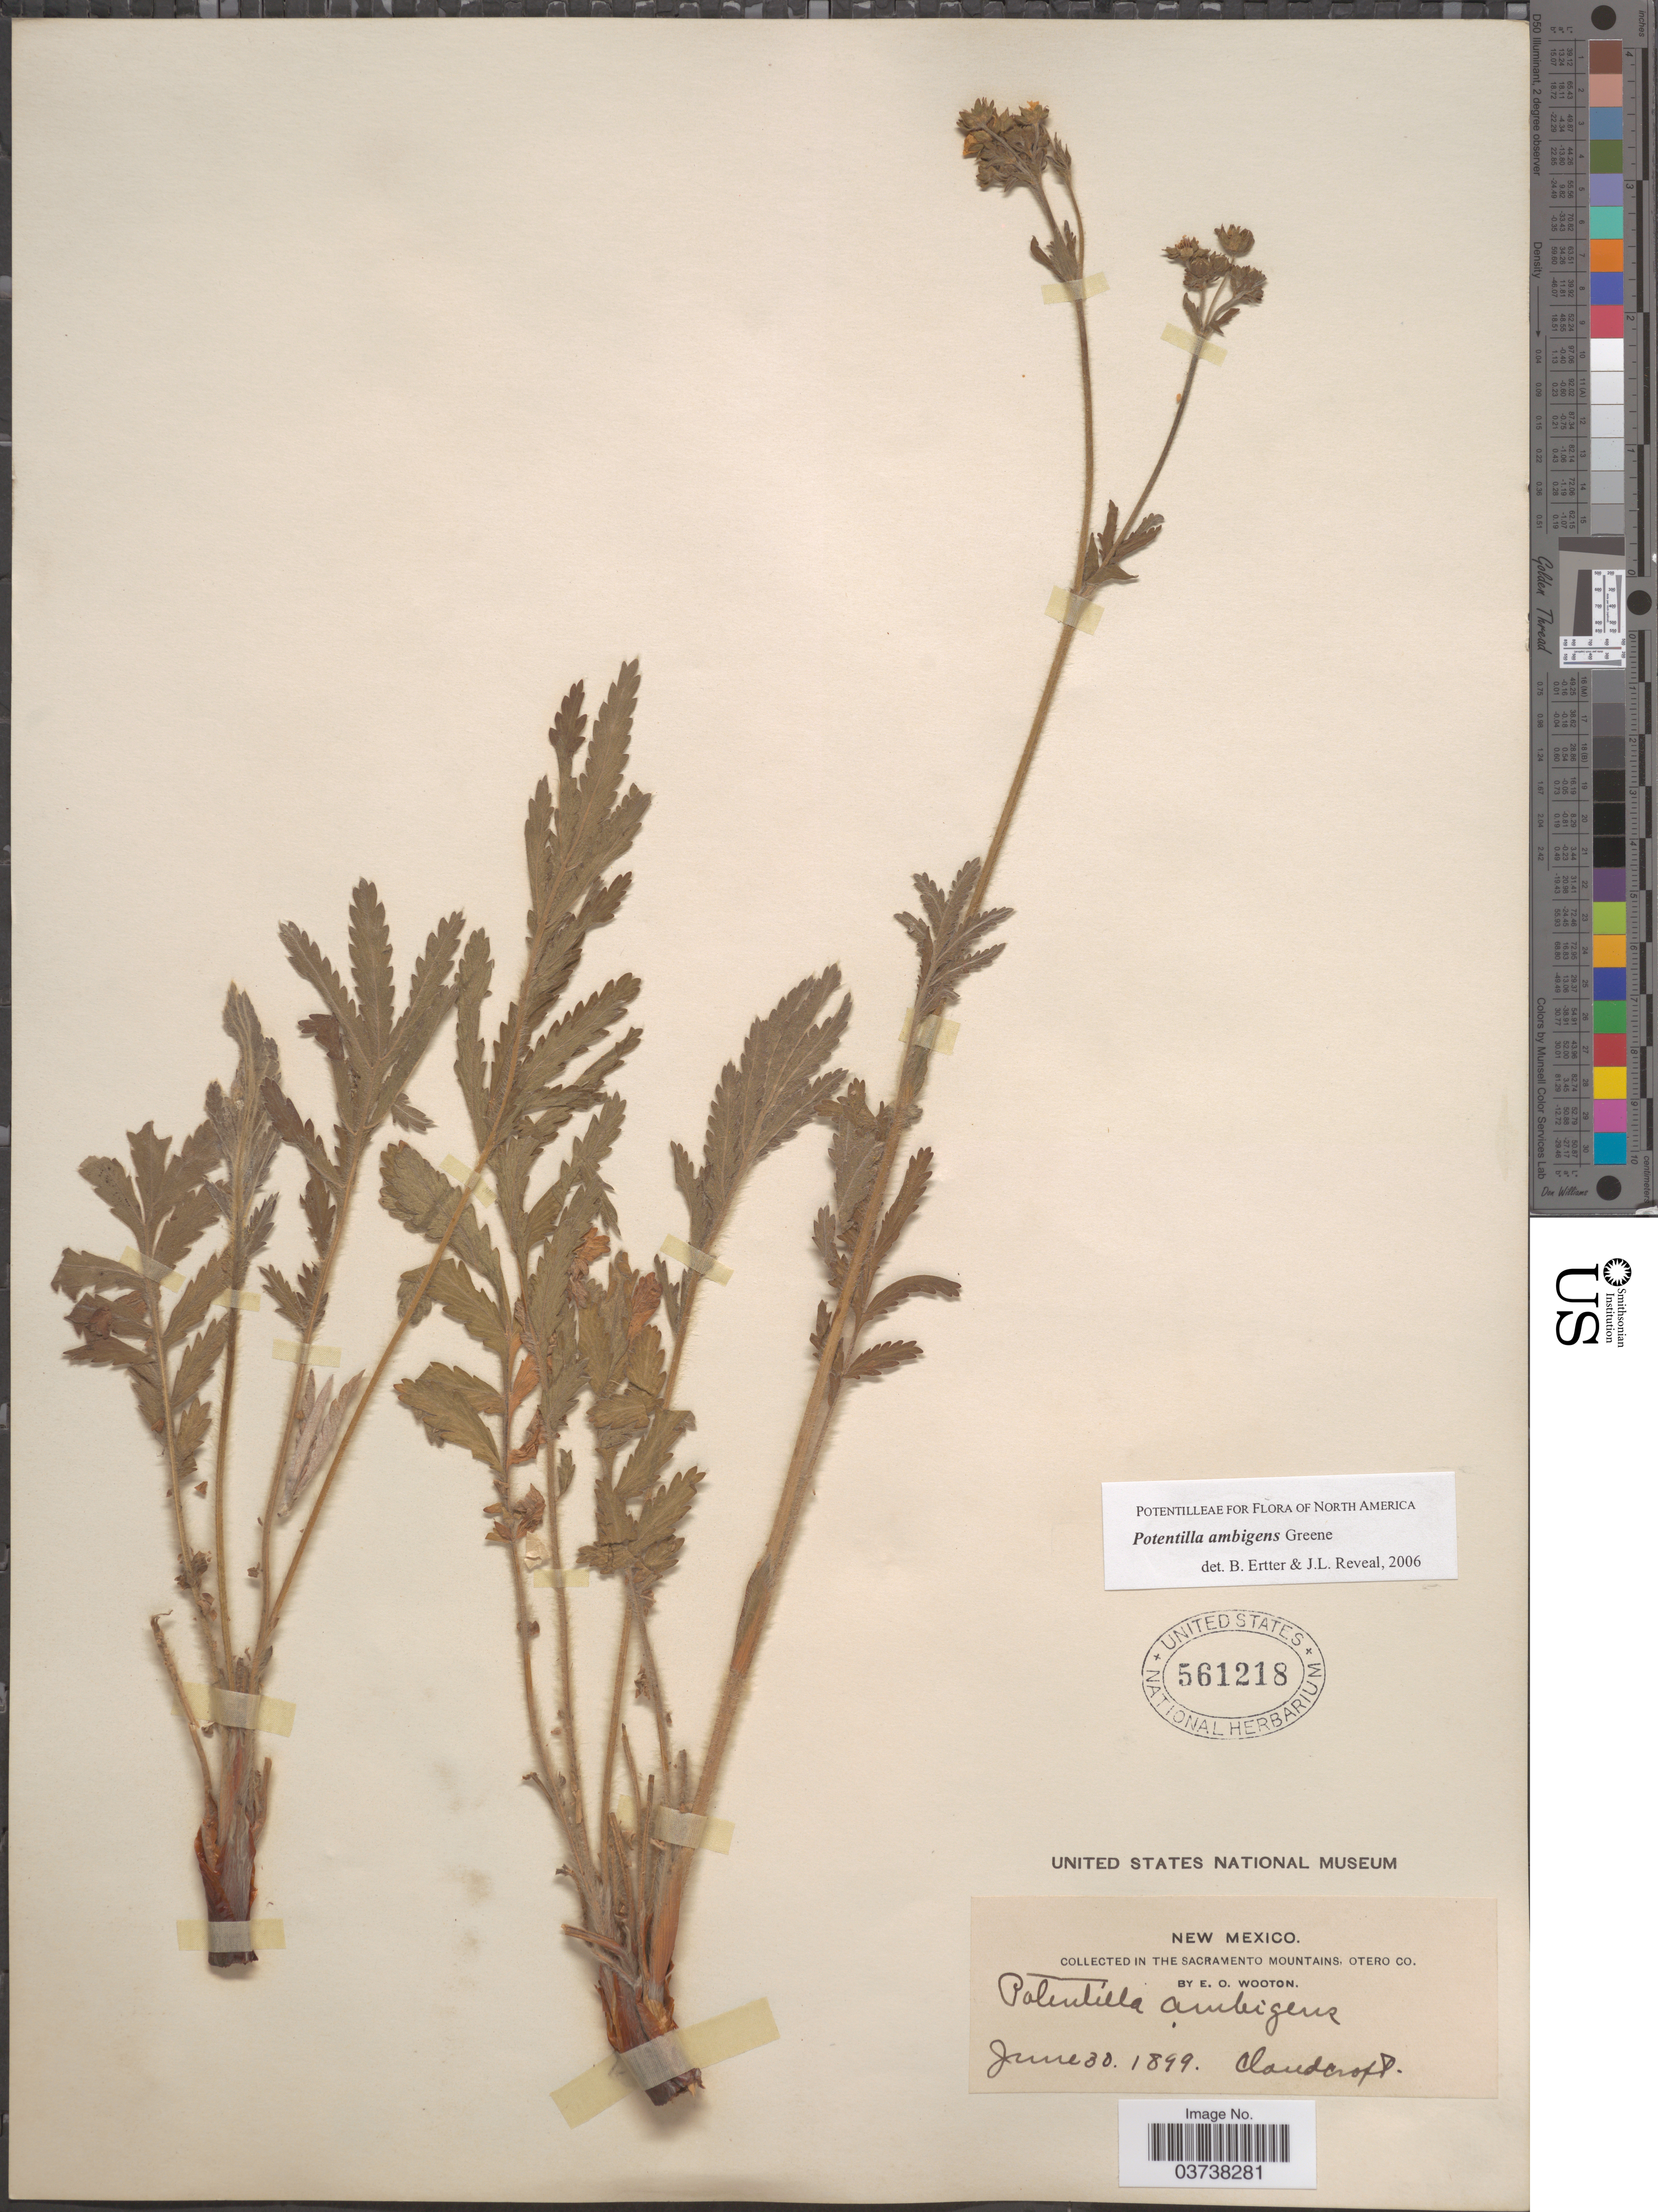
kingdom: Plantae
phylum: Tracheophyta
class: Magnoliopsida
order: Rosales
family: Rosaceae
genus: Potentilla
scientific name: Potentilla ambigens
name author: Greene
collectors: E. O. Wooton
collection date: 1899-06-30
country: United States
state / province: New Mexico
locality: Cloudcroft. The Sacramento Mountains, Otero Co.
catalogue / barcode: US 561218